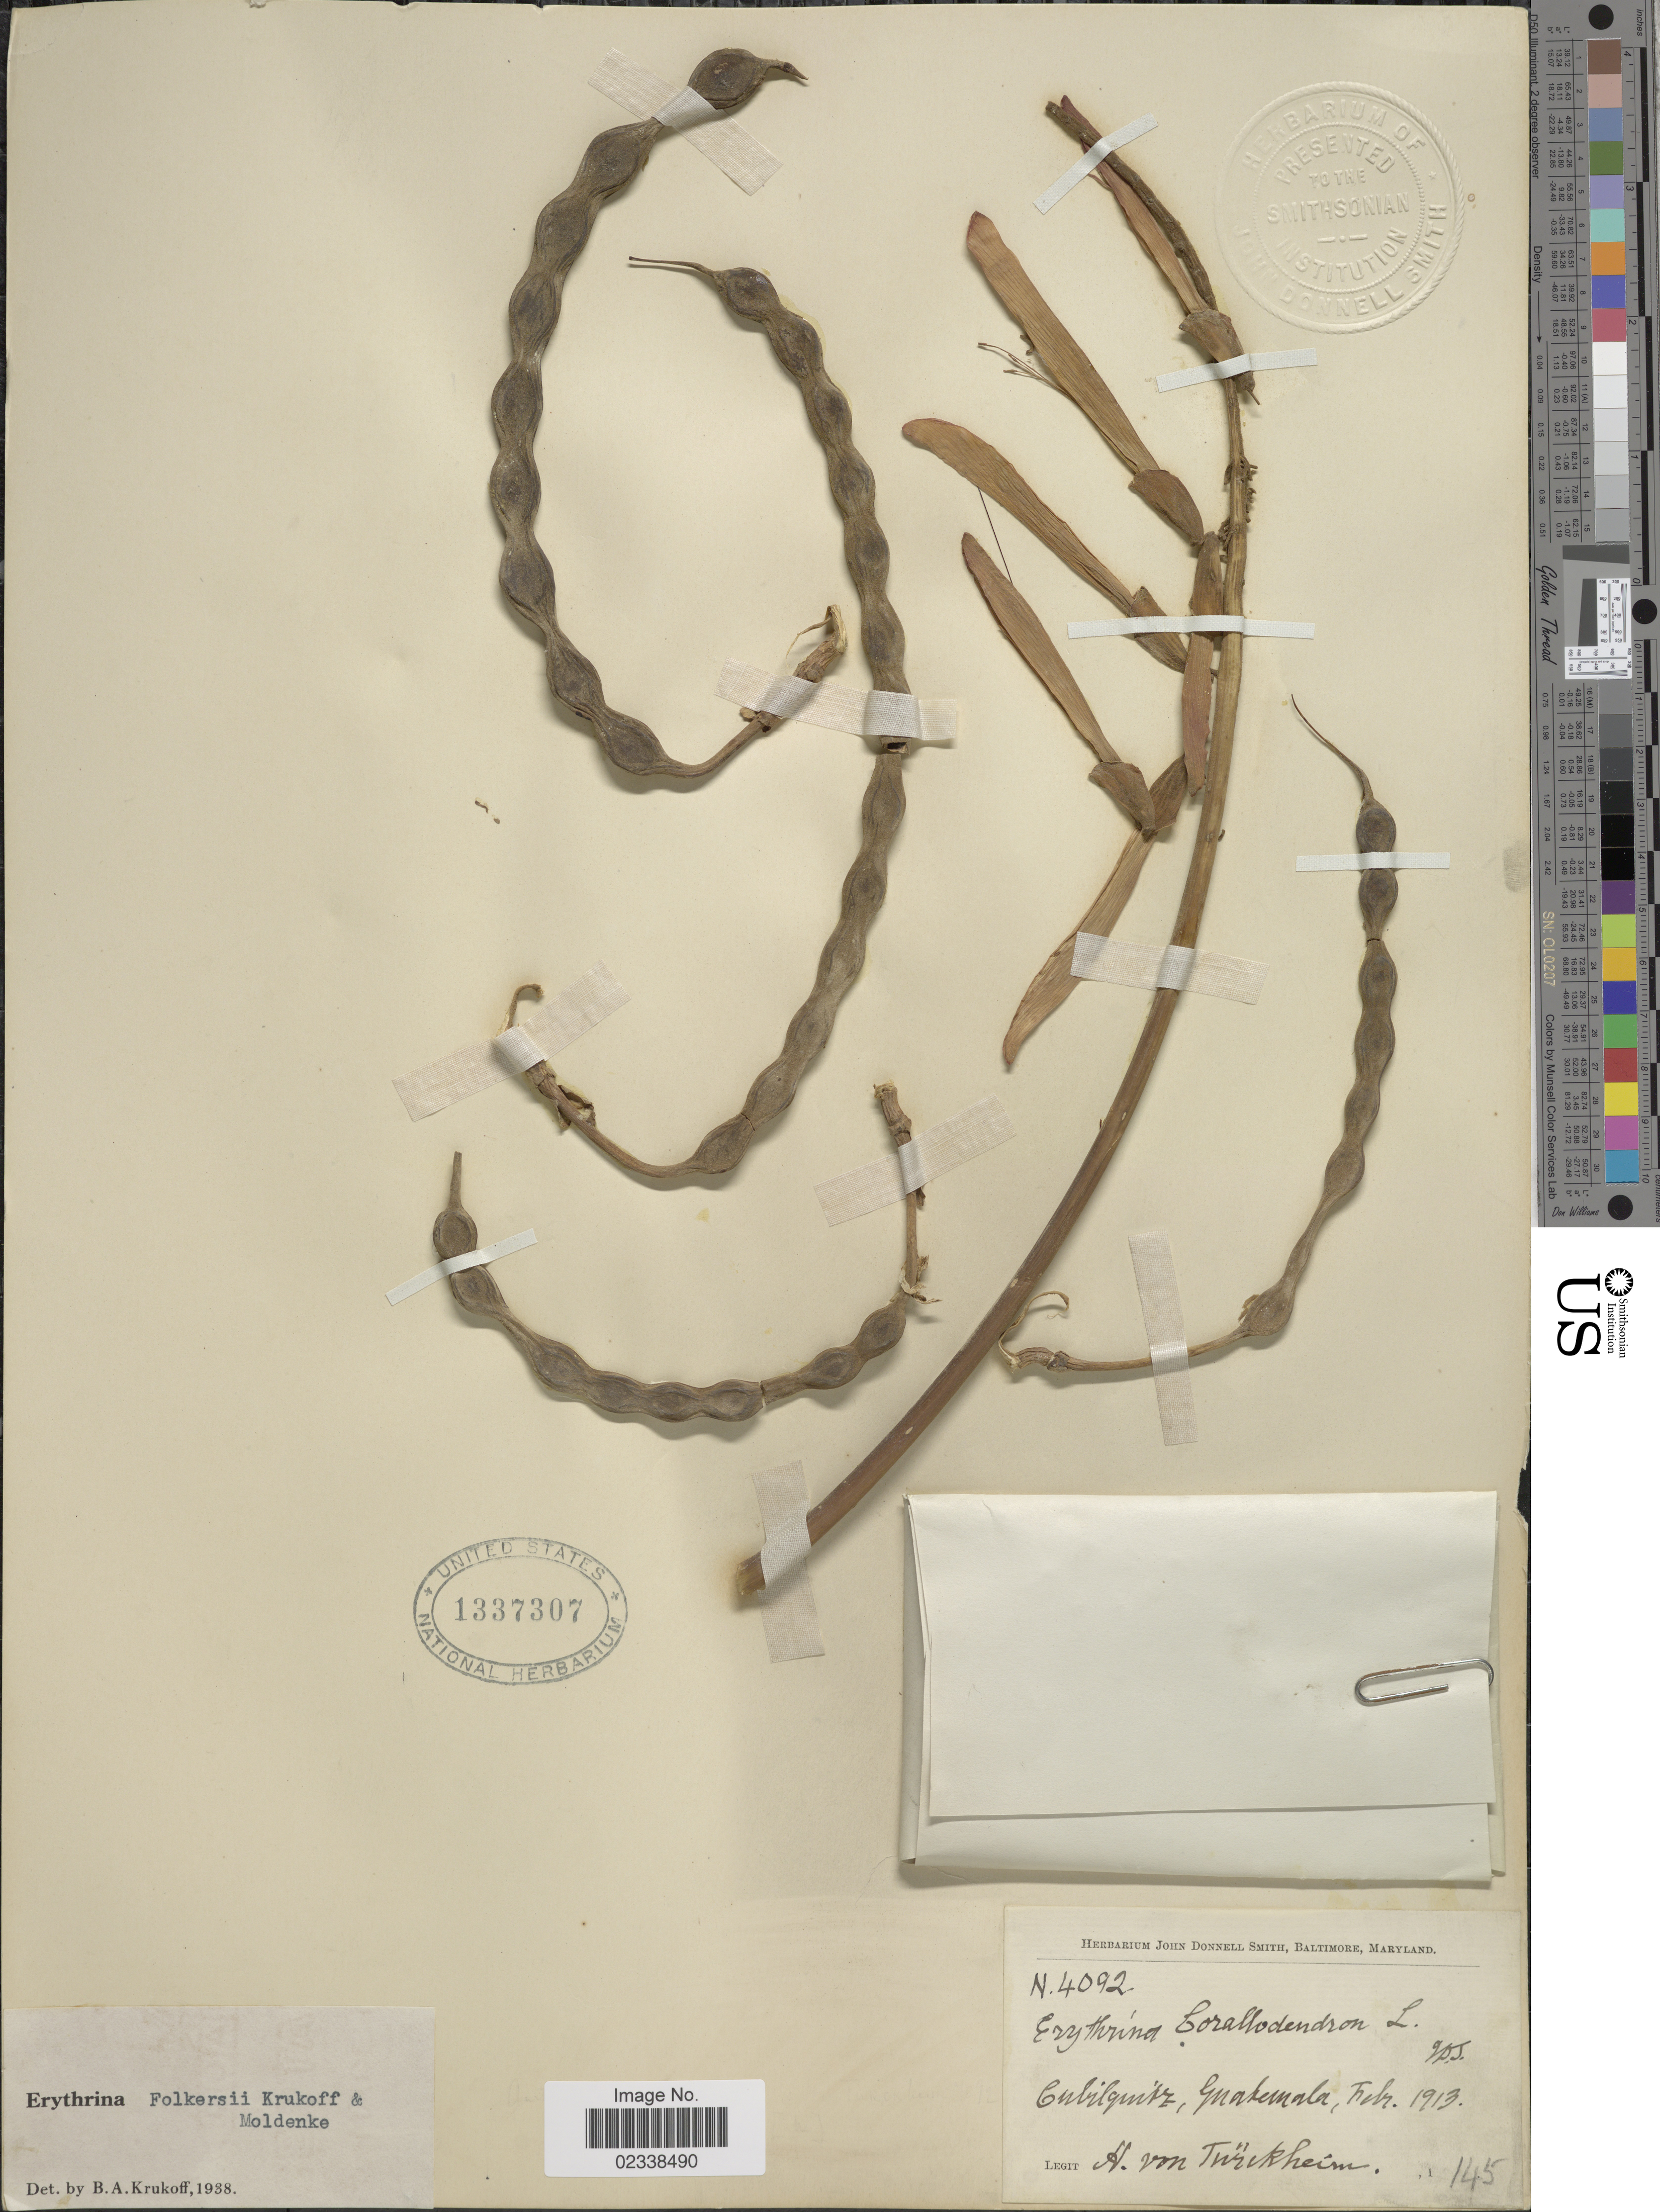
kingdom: Plantae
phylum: Tracheophyta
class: Magnoliopsida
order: Fabales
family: Fabaceae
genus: Erythrina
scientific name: Erythrina folkersii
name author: Krukoff & Moldenke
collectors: H. von Türckheim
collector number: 4092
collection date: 1913-02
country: Guatemala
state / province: Alta Verapaz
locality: Cubilquitz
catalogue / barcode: US 1337307